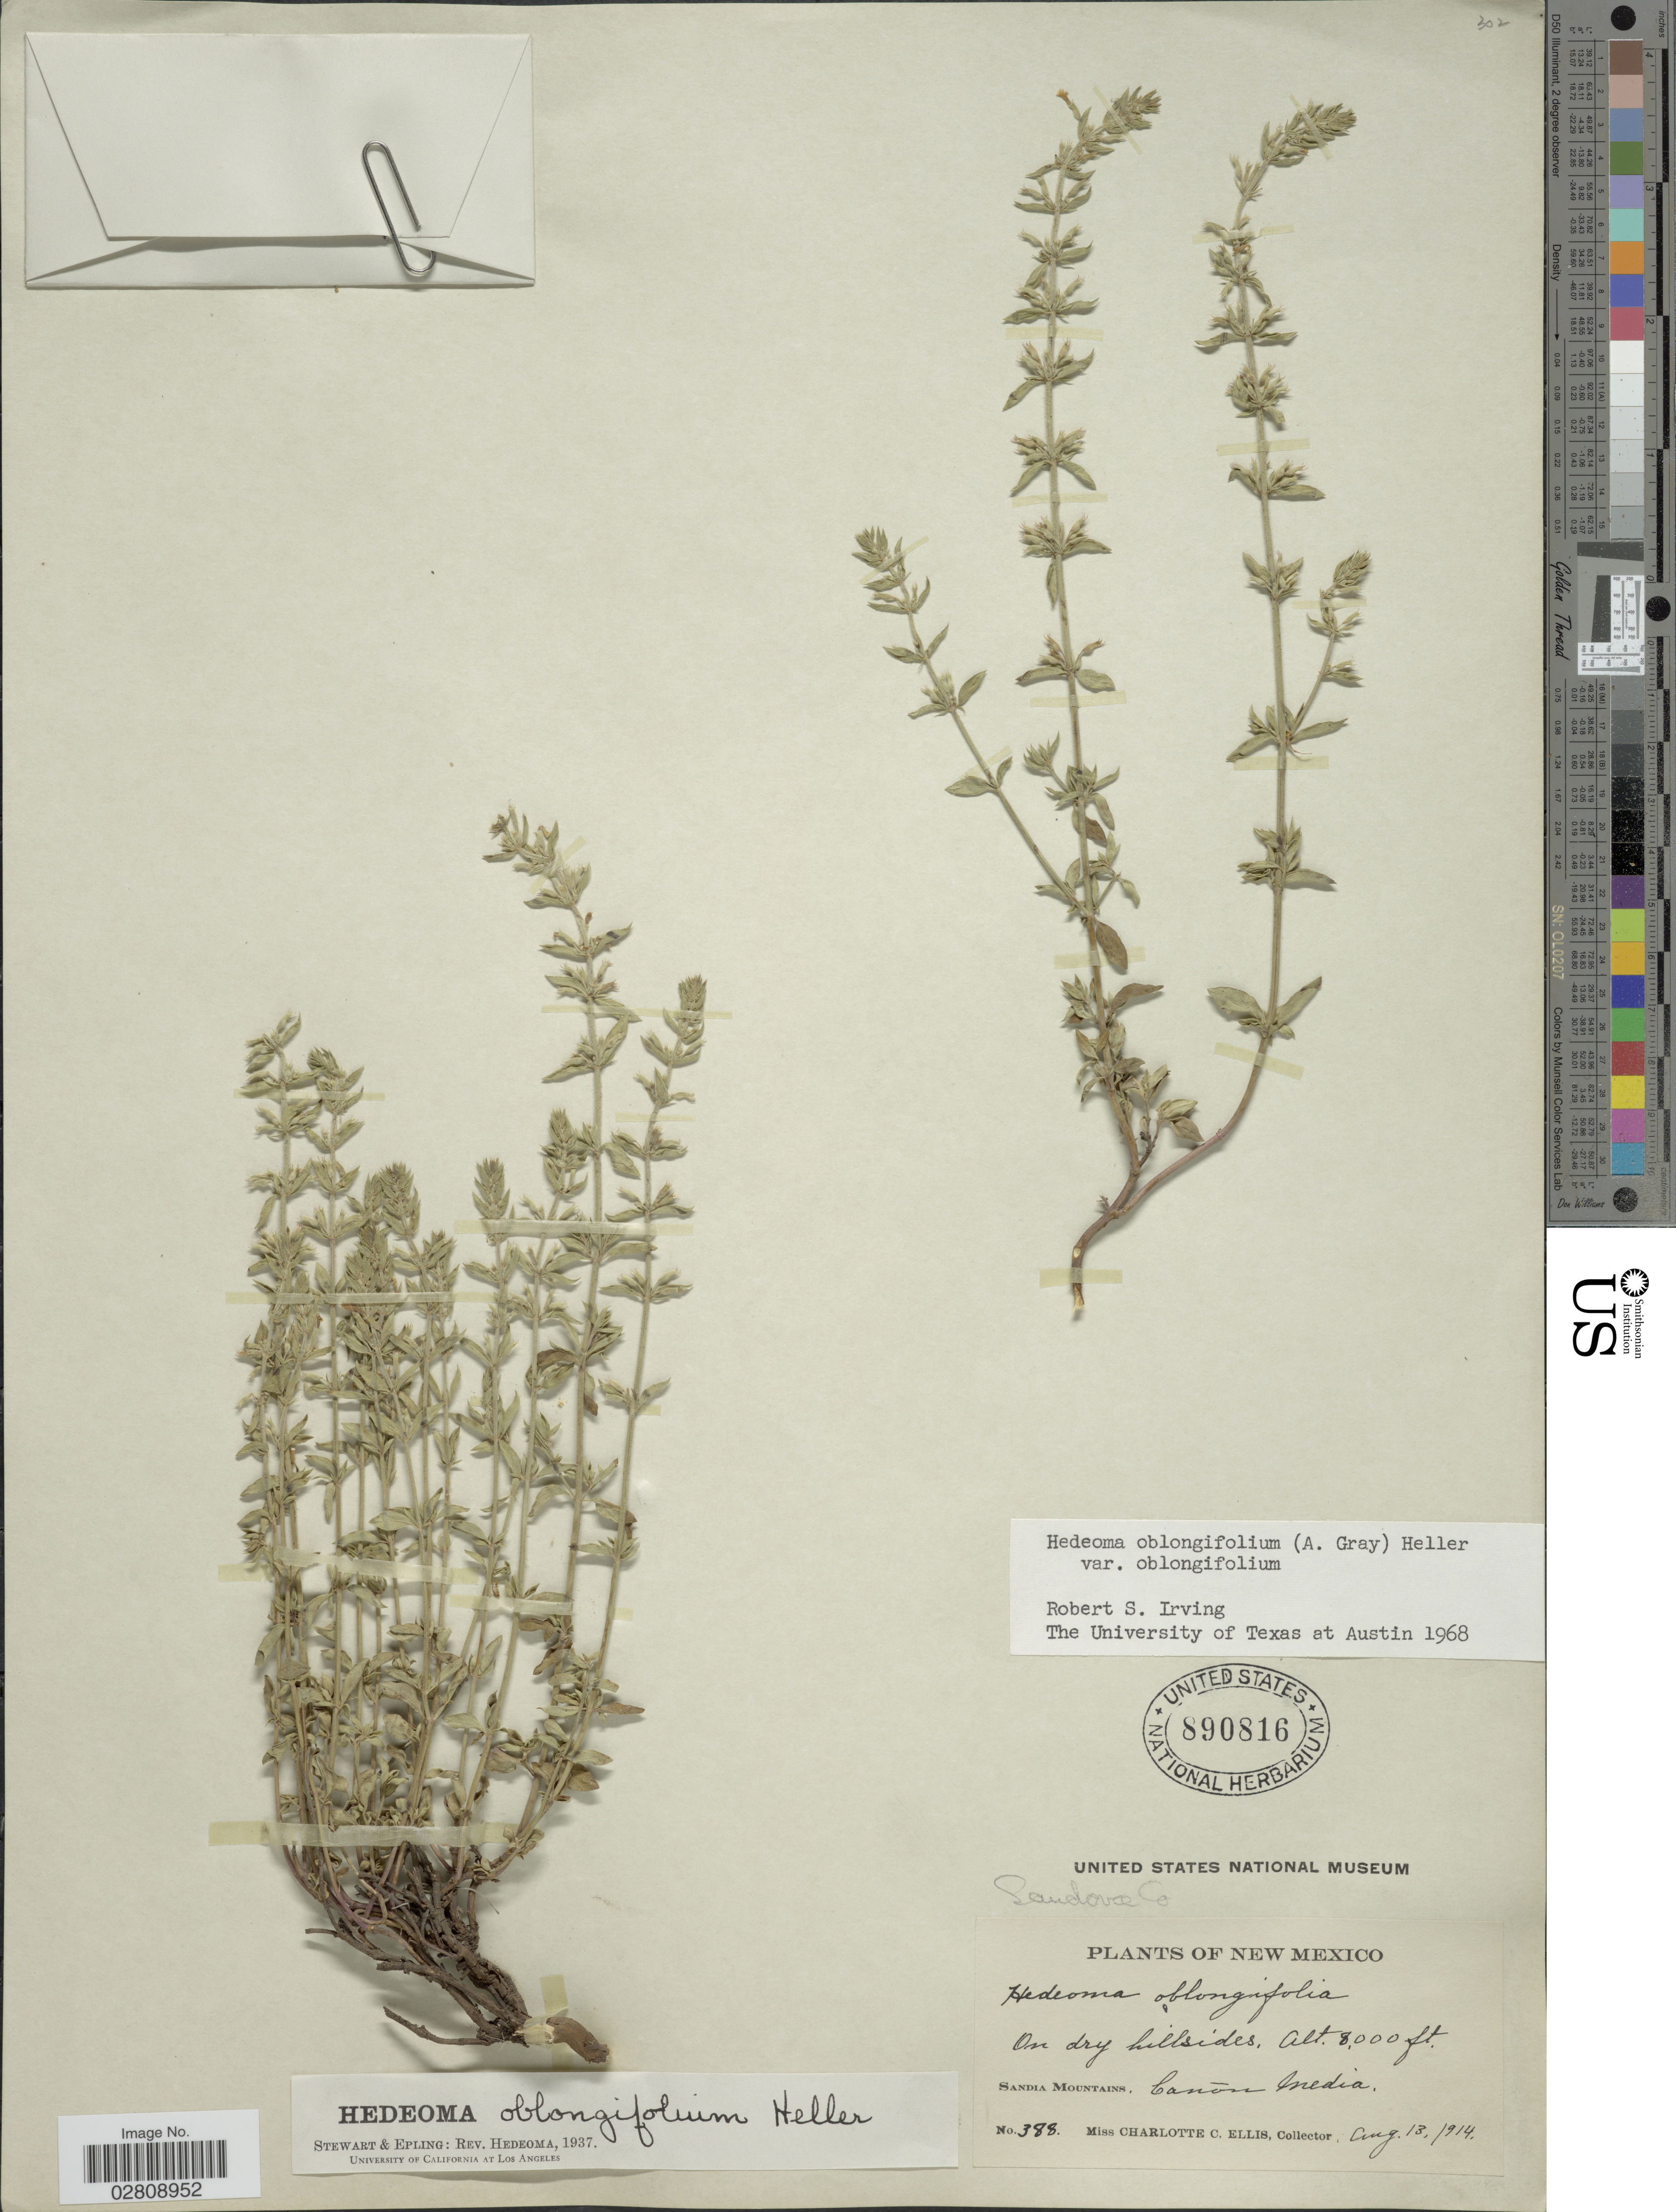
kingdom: Plantae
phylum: Tracheophyta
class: Magnoliopsida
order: Lamiales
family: Lamiaceae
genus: Hedeoma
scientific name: Hedeoma oblongifolia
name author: (A. Gray) A. Heller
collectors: C. C. Ellis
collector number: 388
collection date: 1914-08-13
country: United States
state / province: New Mexico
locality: On dry hillsides, Sandia Mountains, Cañon Media, Sandoval Co.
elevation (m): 2438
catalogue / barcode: US 890816